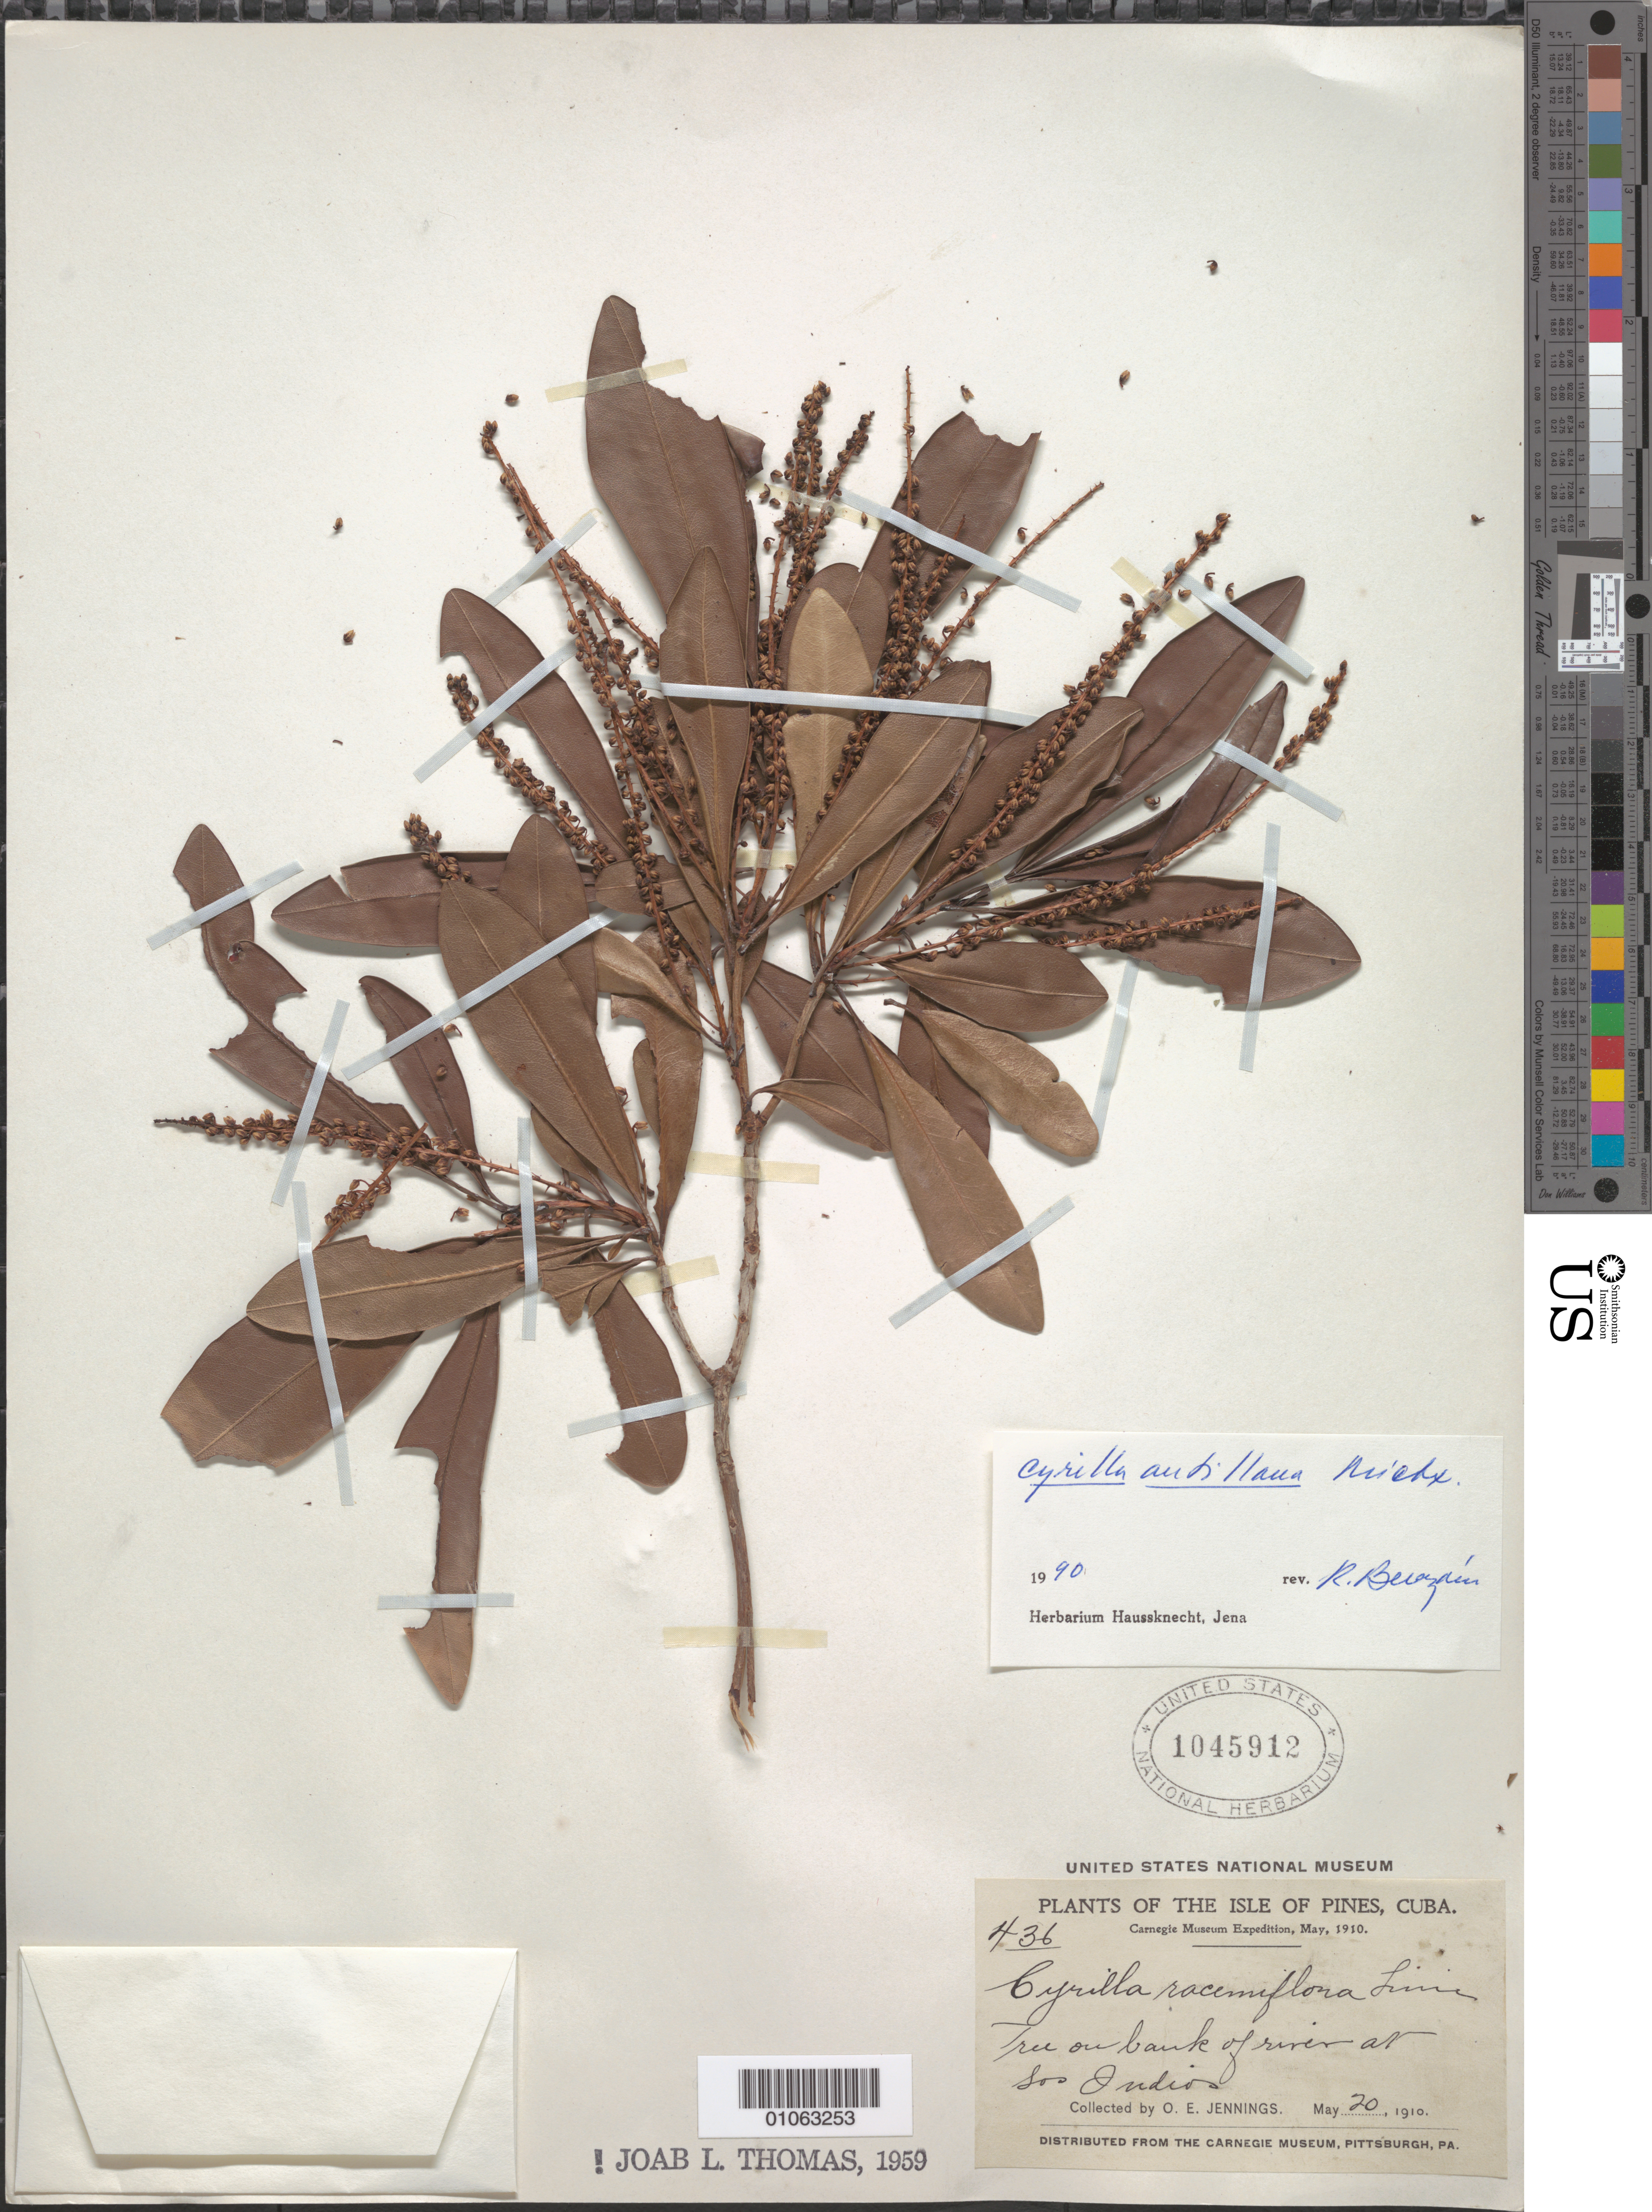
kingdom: Plantae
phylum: Tracheophyta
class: Magnoliopsida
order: Ericales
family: Cyrillaceae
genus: Cyrilla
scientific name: Cyrilla antillana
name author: Michx.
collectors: O. E. Jennings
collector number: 436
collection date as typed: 20 May 1910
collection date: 1910-05-20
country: Cuba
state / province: Isla de La Juventud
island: Isla de la Juventud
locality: Tree on bank of river at Los Indios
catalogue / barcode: US 1045912